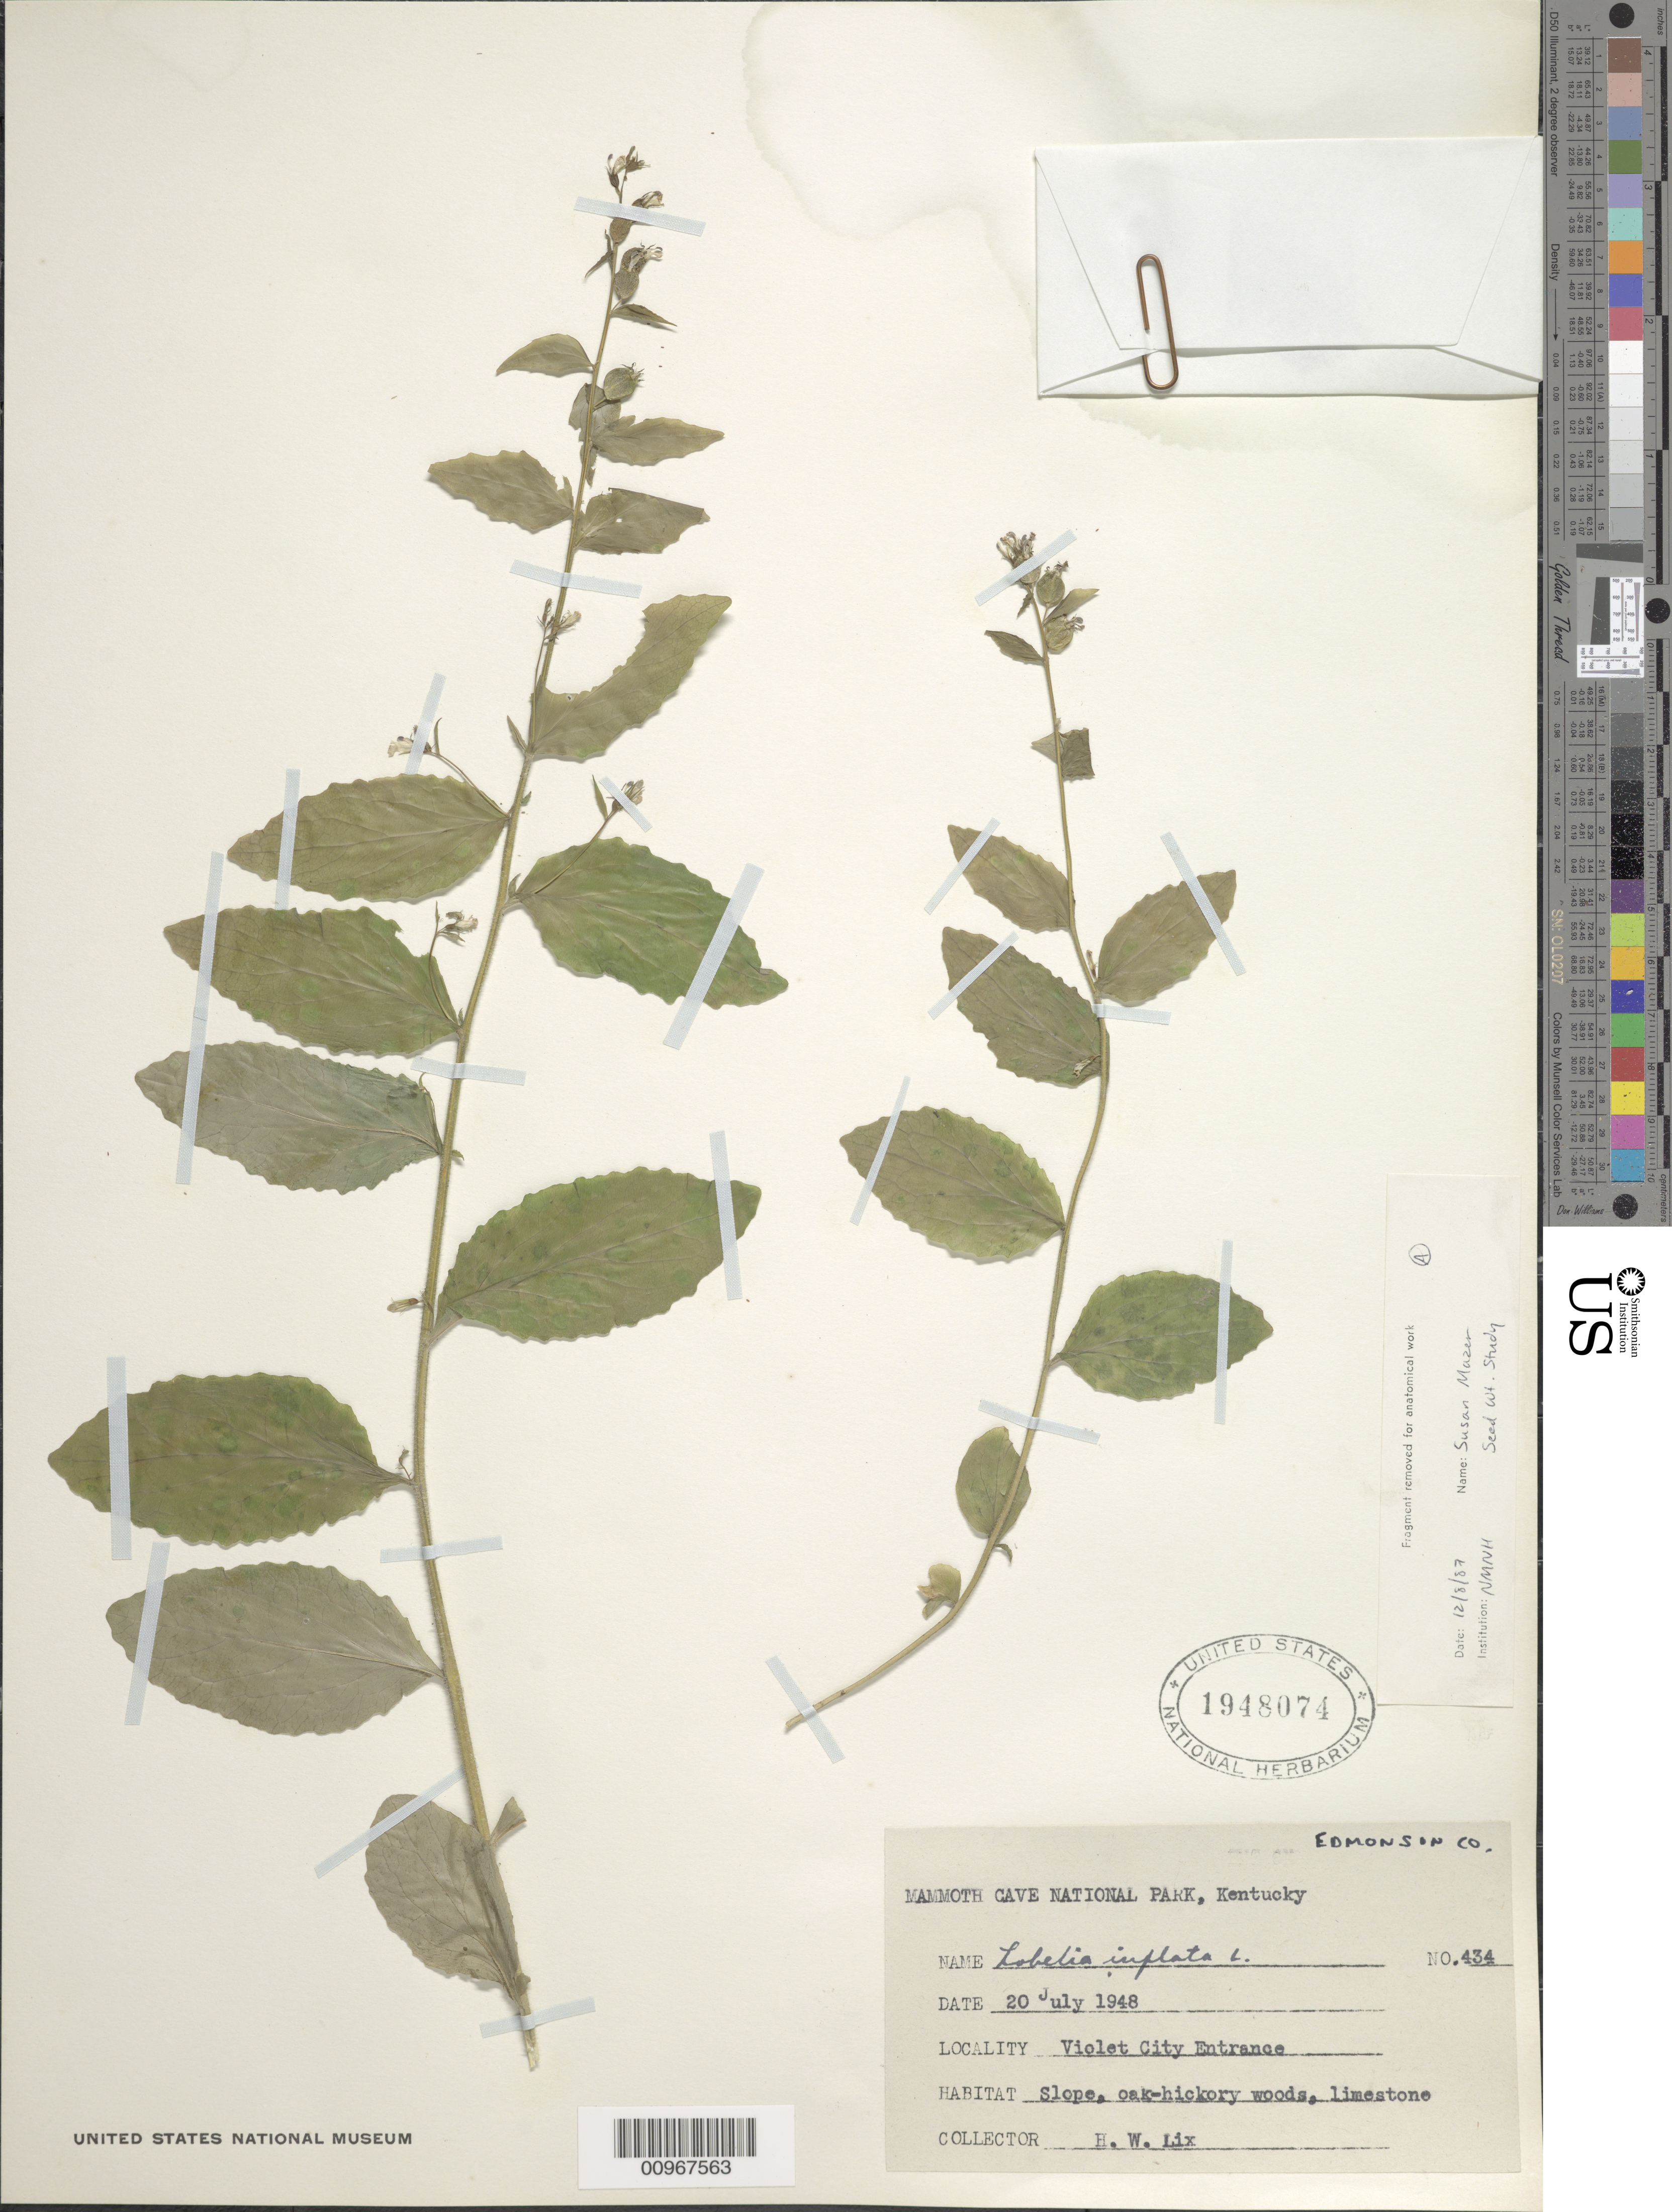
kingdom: Plantae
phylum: Tracheophyta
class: Magnoliopsida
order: Asterales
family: Campanulaceae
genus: Lobelia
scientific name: Lobelia inflata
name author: L.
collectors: H. W. Lix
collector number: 434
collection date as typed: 20 Jul 1948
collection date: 1948-07-20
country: United States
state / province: Kentucky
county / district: Edmonson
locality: Mammoth Cave National Park, Violet City Entrance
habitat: slope, oak-hickory woods, limestone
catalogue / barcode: US 1948074